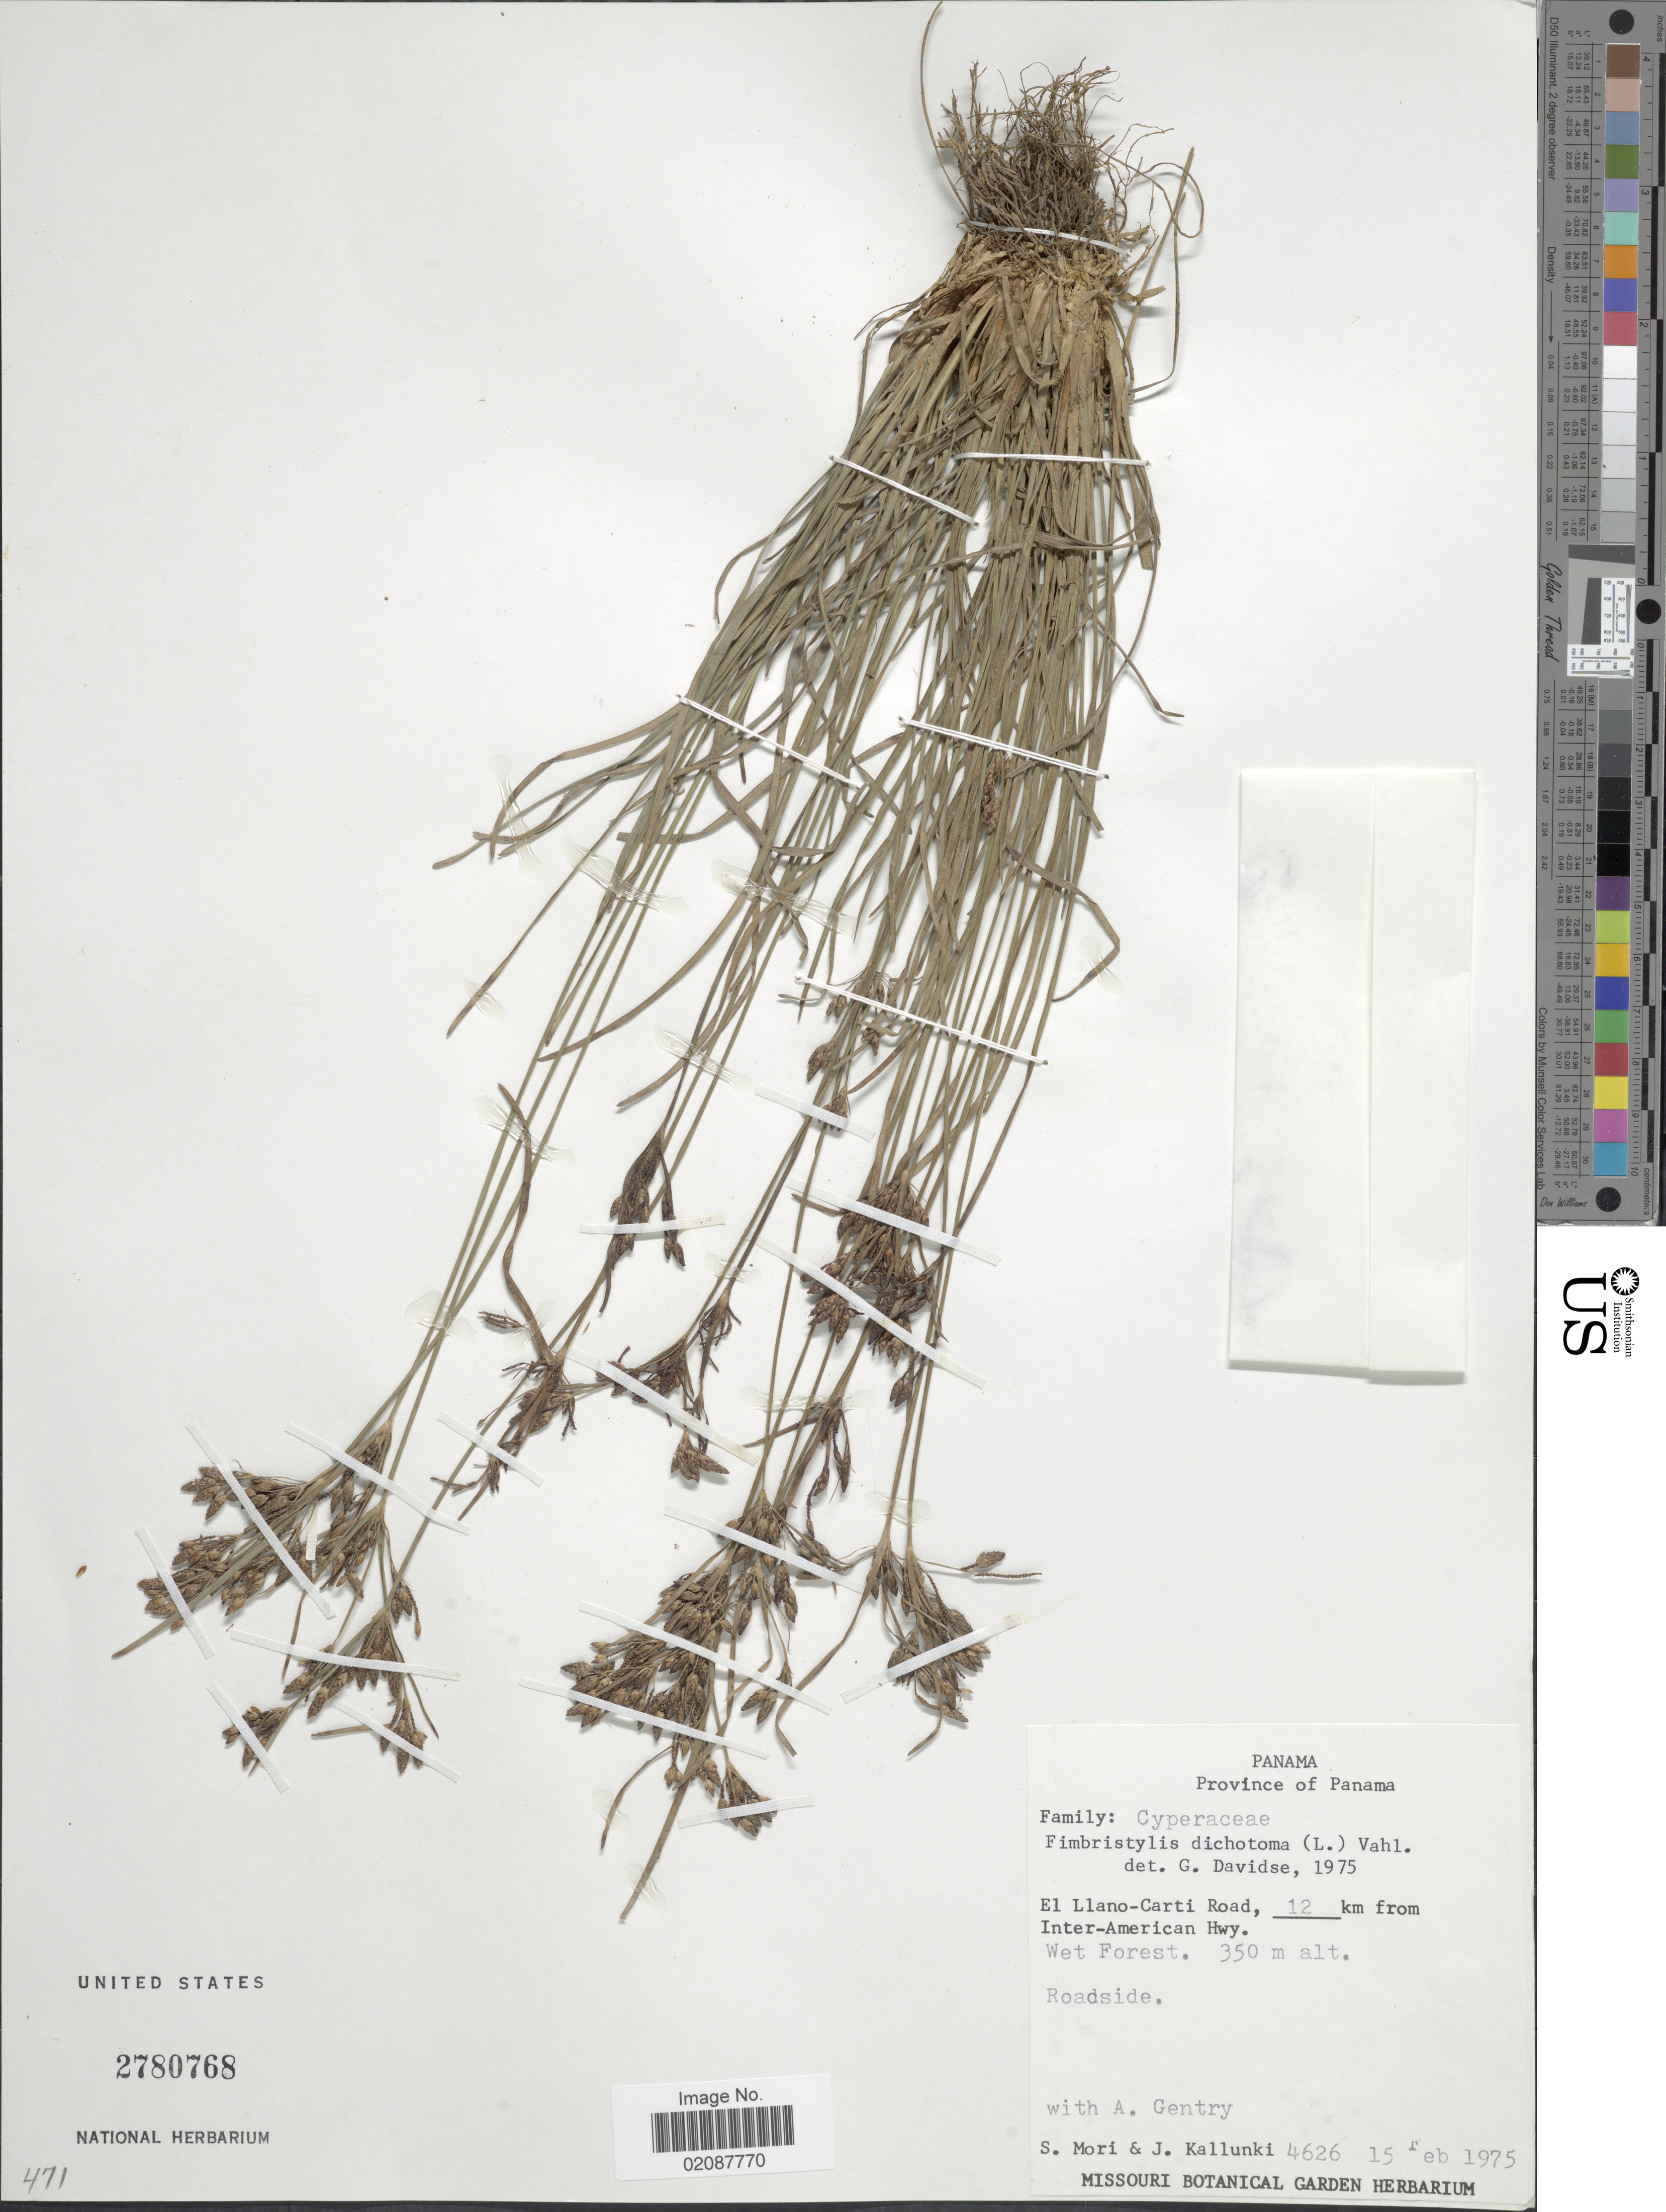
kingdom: Plantae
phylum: Tracheophyta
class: Liliopsida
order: Poales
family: Cyperaceae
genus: Fimbristylis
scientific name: Fimbristylis dichotoma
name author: (L.) Vahl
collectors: S. Mori, J. Kallunki & A. H. Gentry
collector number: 4626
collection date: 1975-02-15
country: Panama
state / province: Panamá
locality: El llano-Carti Road, 12 km from Inter-American Hwy, roadside.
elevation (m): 350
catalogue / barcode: US 2780768